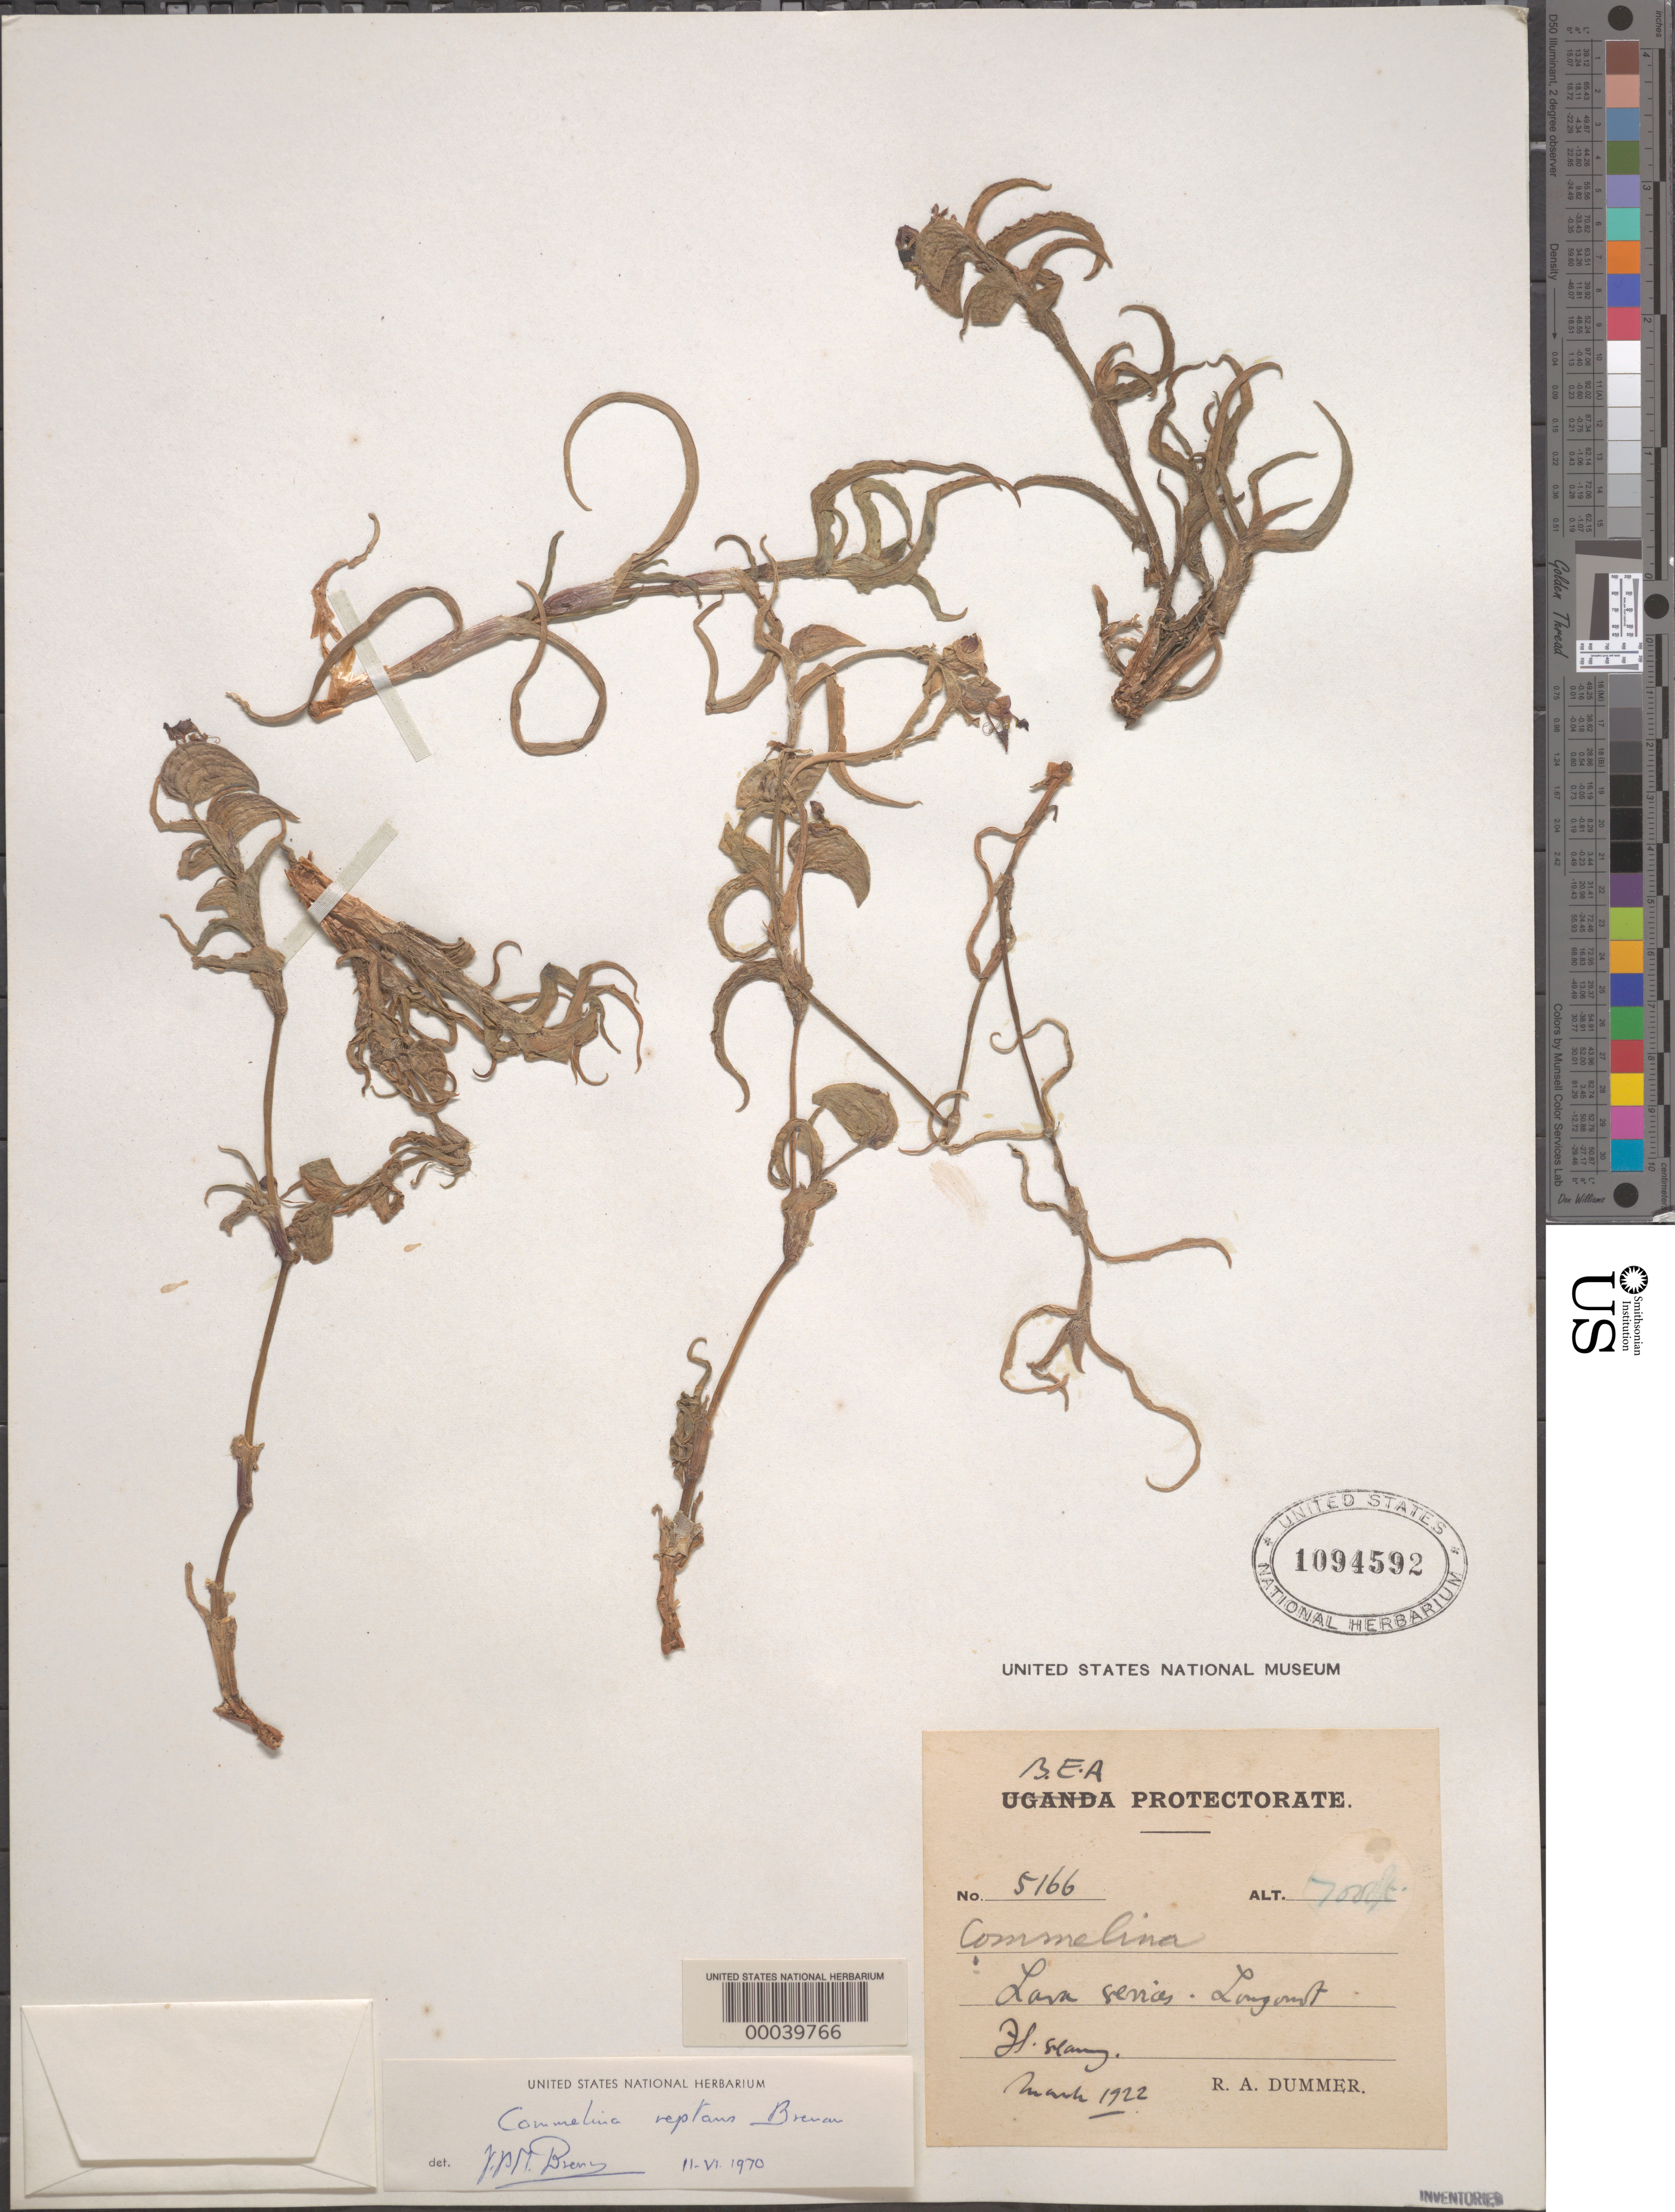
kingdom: Plantae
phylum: Tracheophyta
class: Liliopsida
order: Commelinales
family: Commelinaceae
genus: Commelina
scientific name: Commelina reptans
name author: Brenan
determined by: Brennan, J.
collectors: R. Dümmer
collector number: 5166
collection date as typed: Mar 1922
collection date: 1922-03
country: Kenya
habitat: Lava crevices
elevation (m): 2135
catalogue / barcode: US 1094592